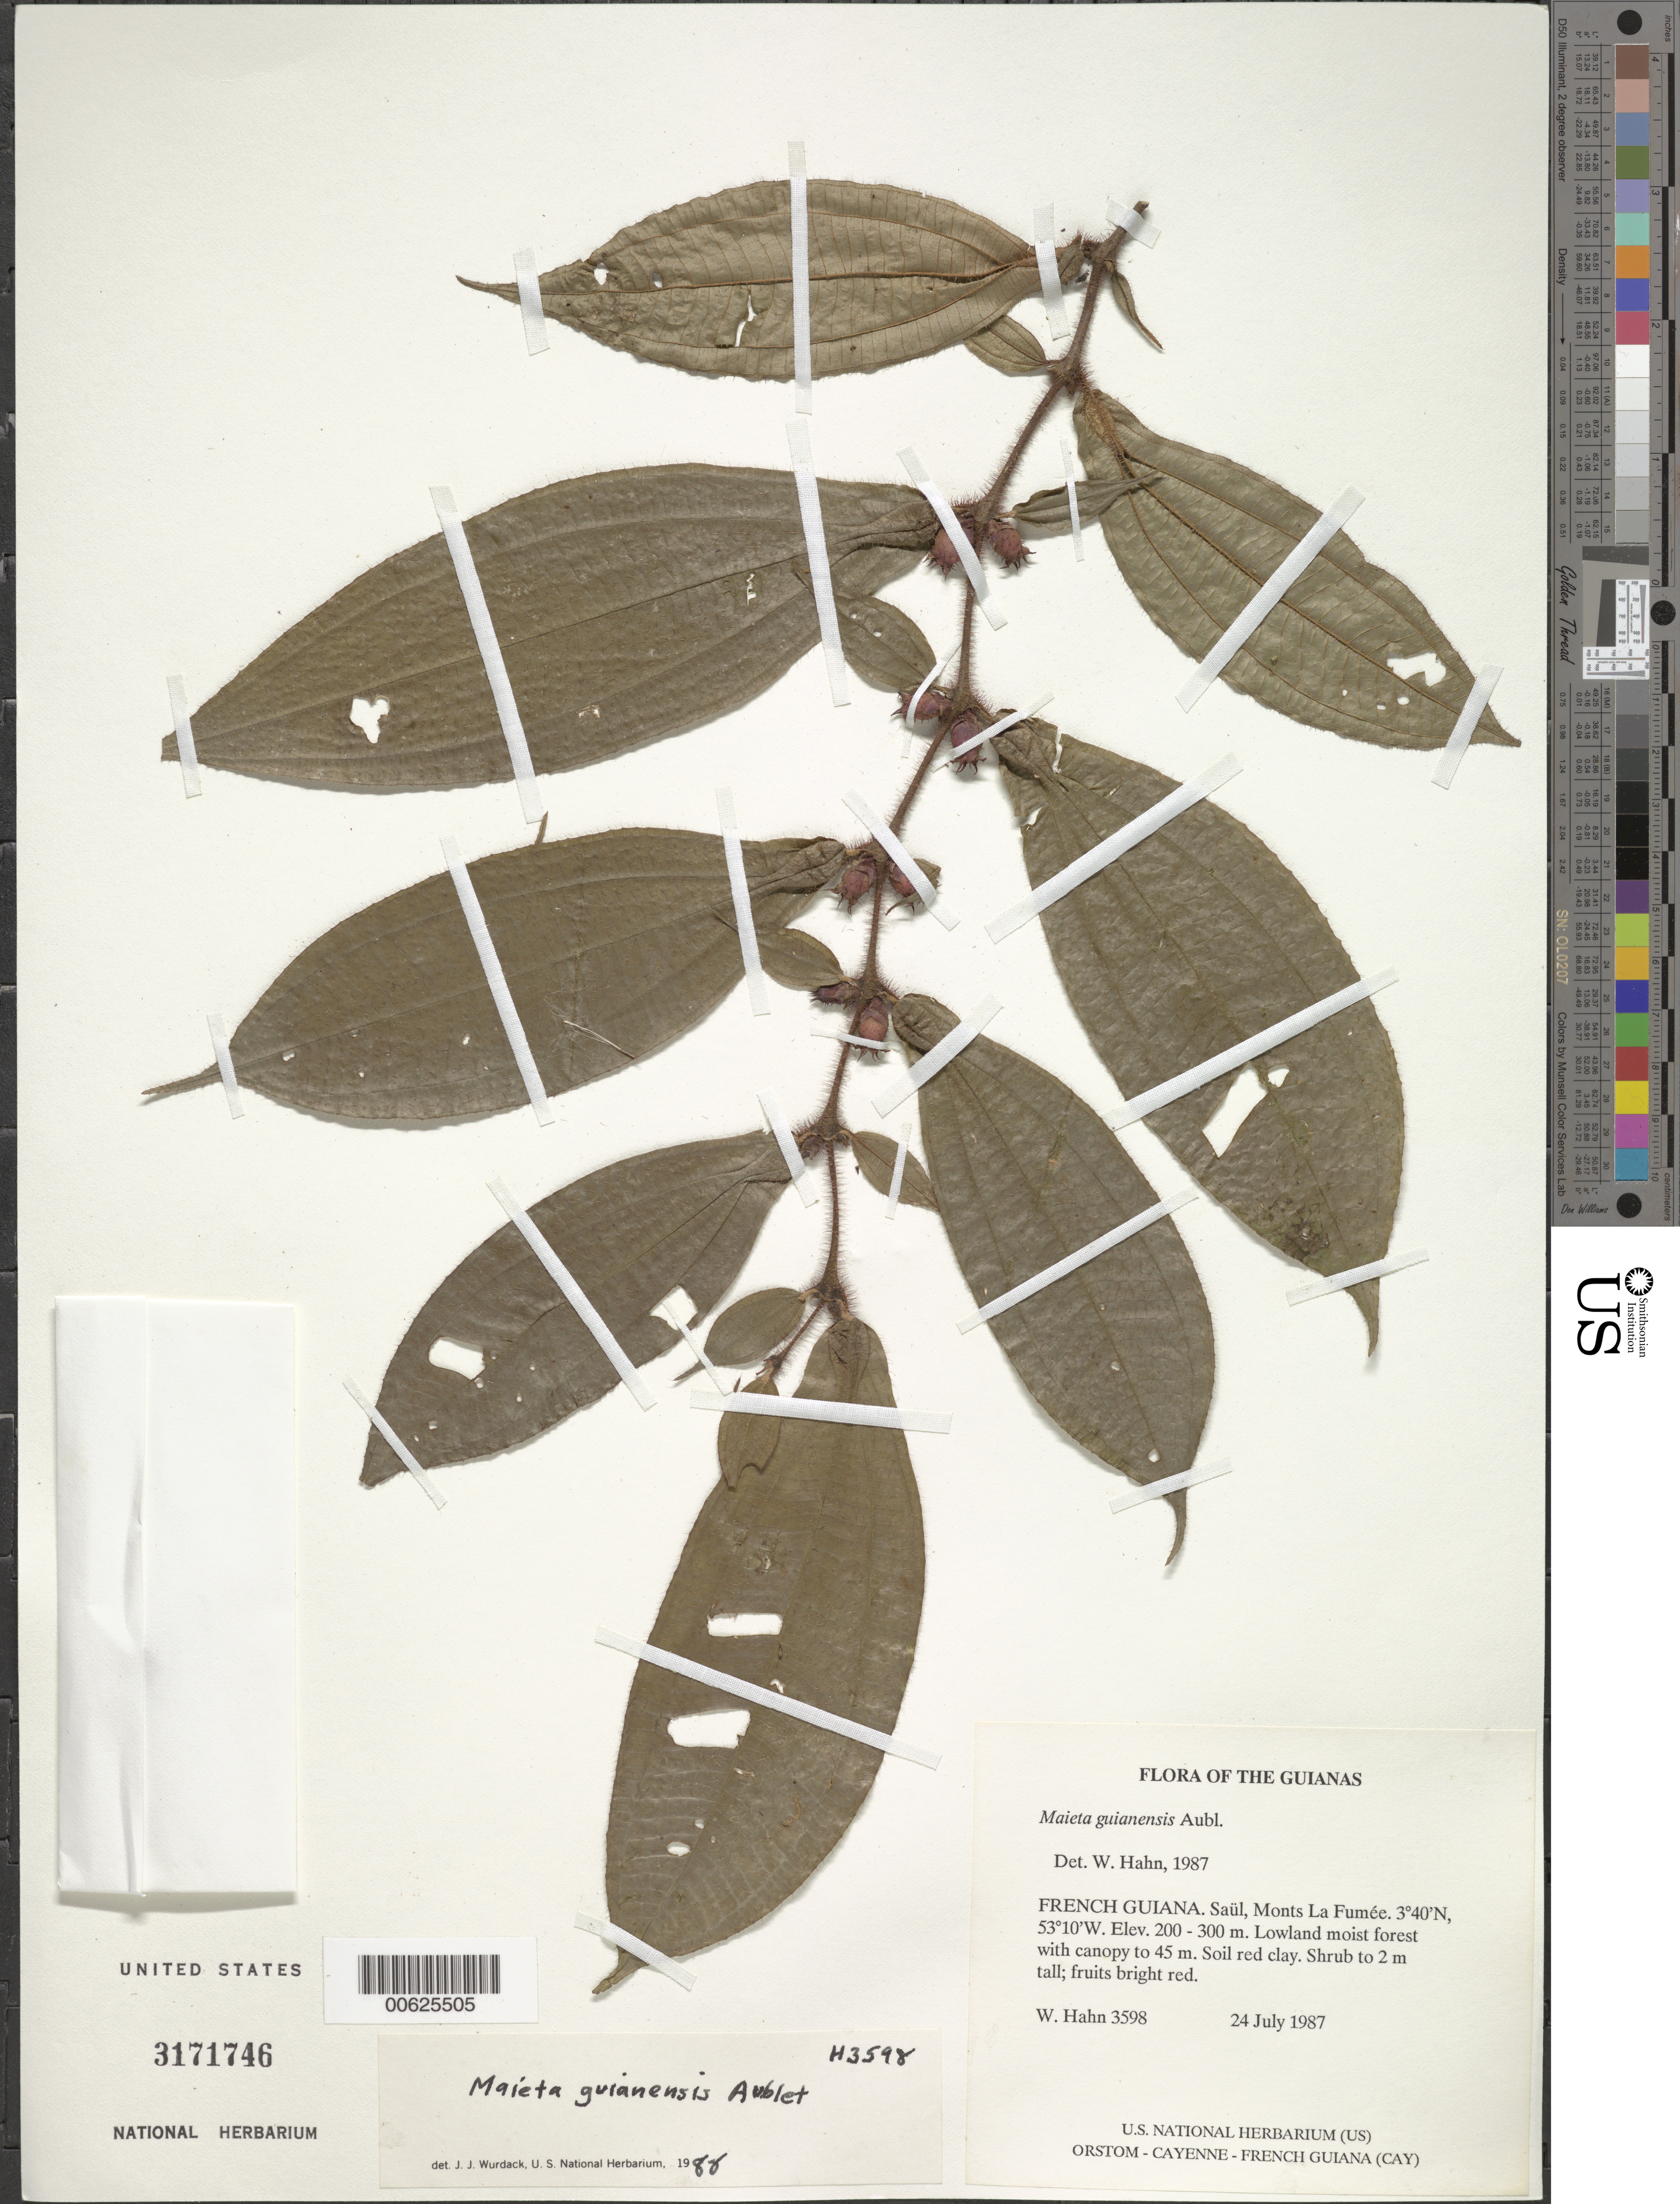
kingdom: Plantae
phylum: Tracheophyta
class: Magnoliopsida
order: Myrtales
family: Melastomataceae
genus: Maieta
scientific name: Maieta guianensis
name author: Aubl.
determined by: Hahn, William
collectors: W. Hahn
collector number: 3598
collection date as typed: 24 July 1987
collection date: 1987-07-24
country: French Guiana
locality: Saül, Monts La Fumée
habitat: Lowland moist forest with canopy to 45 m. Soil red clay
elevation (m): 200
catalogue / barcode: US 3171746